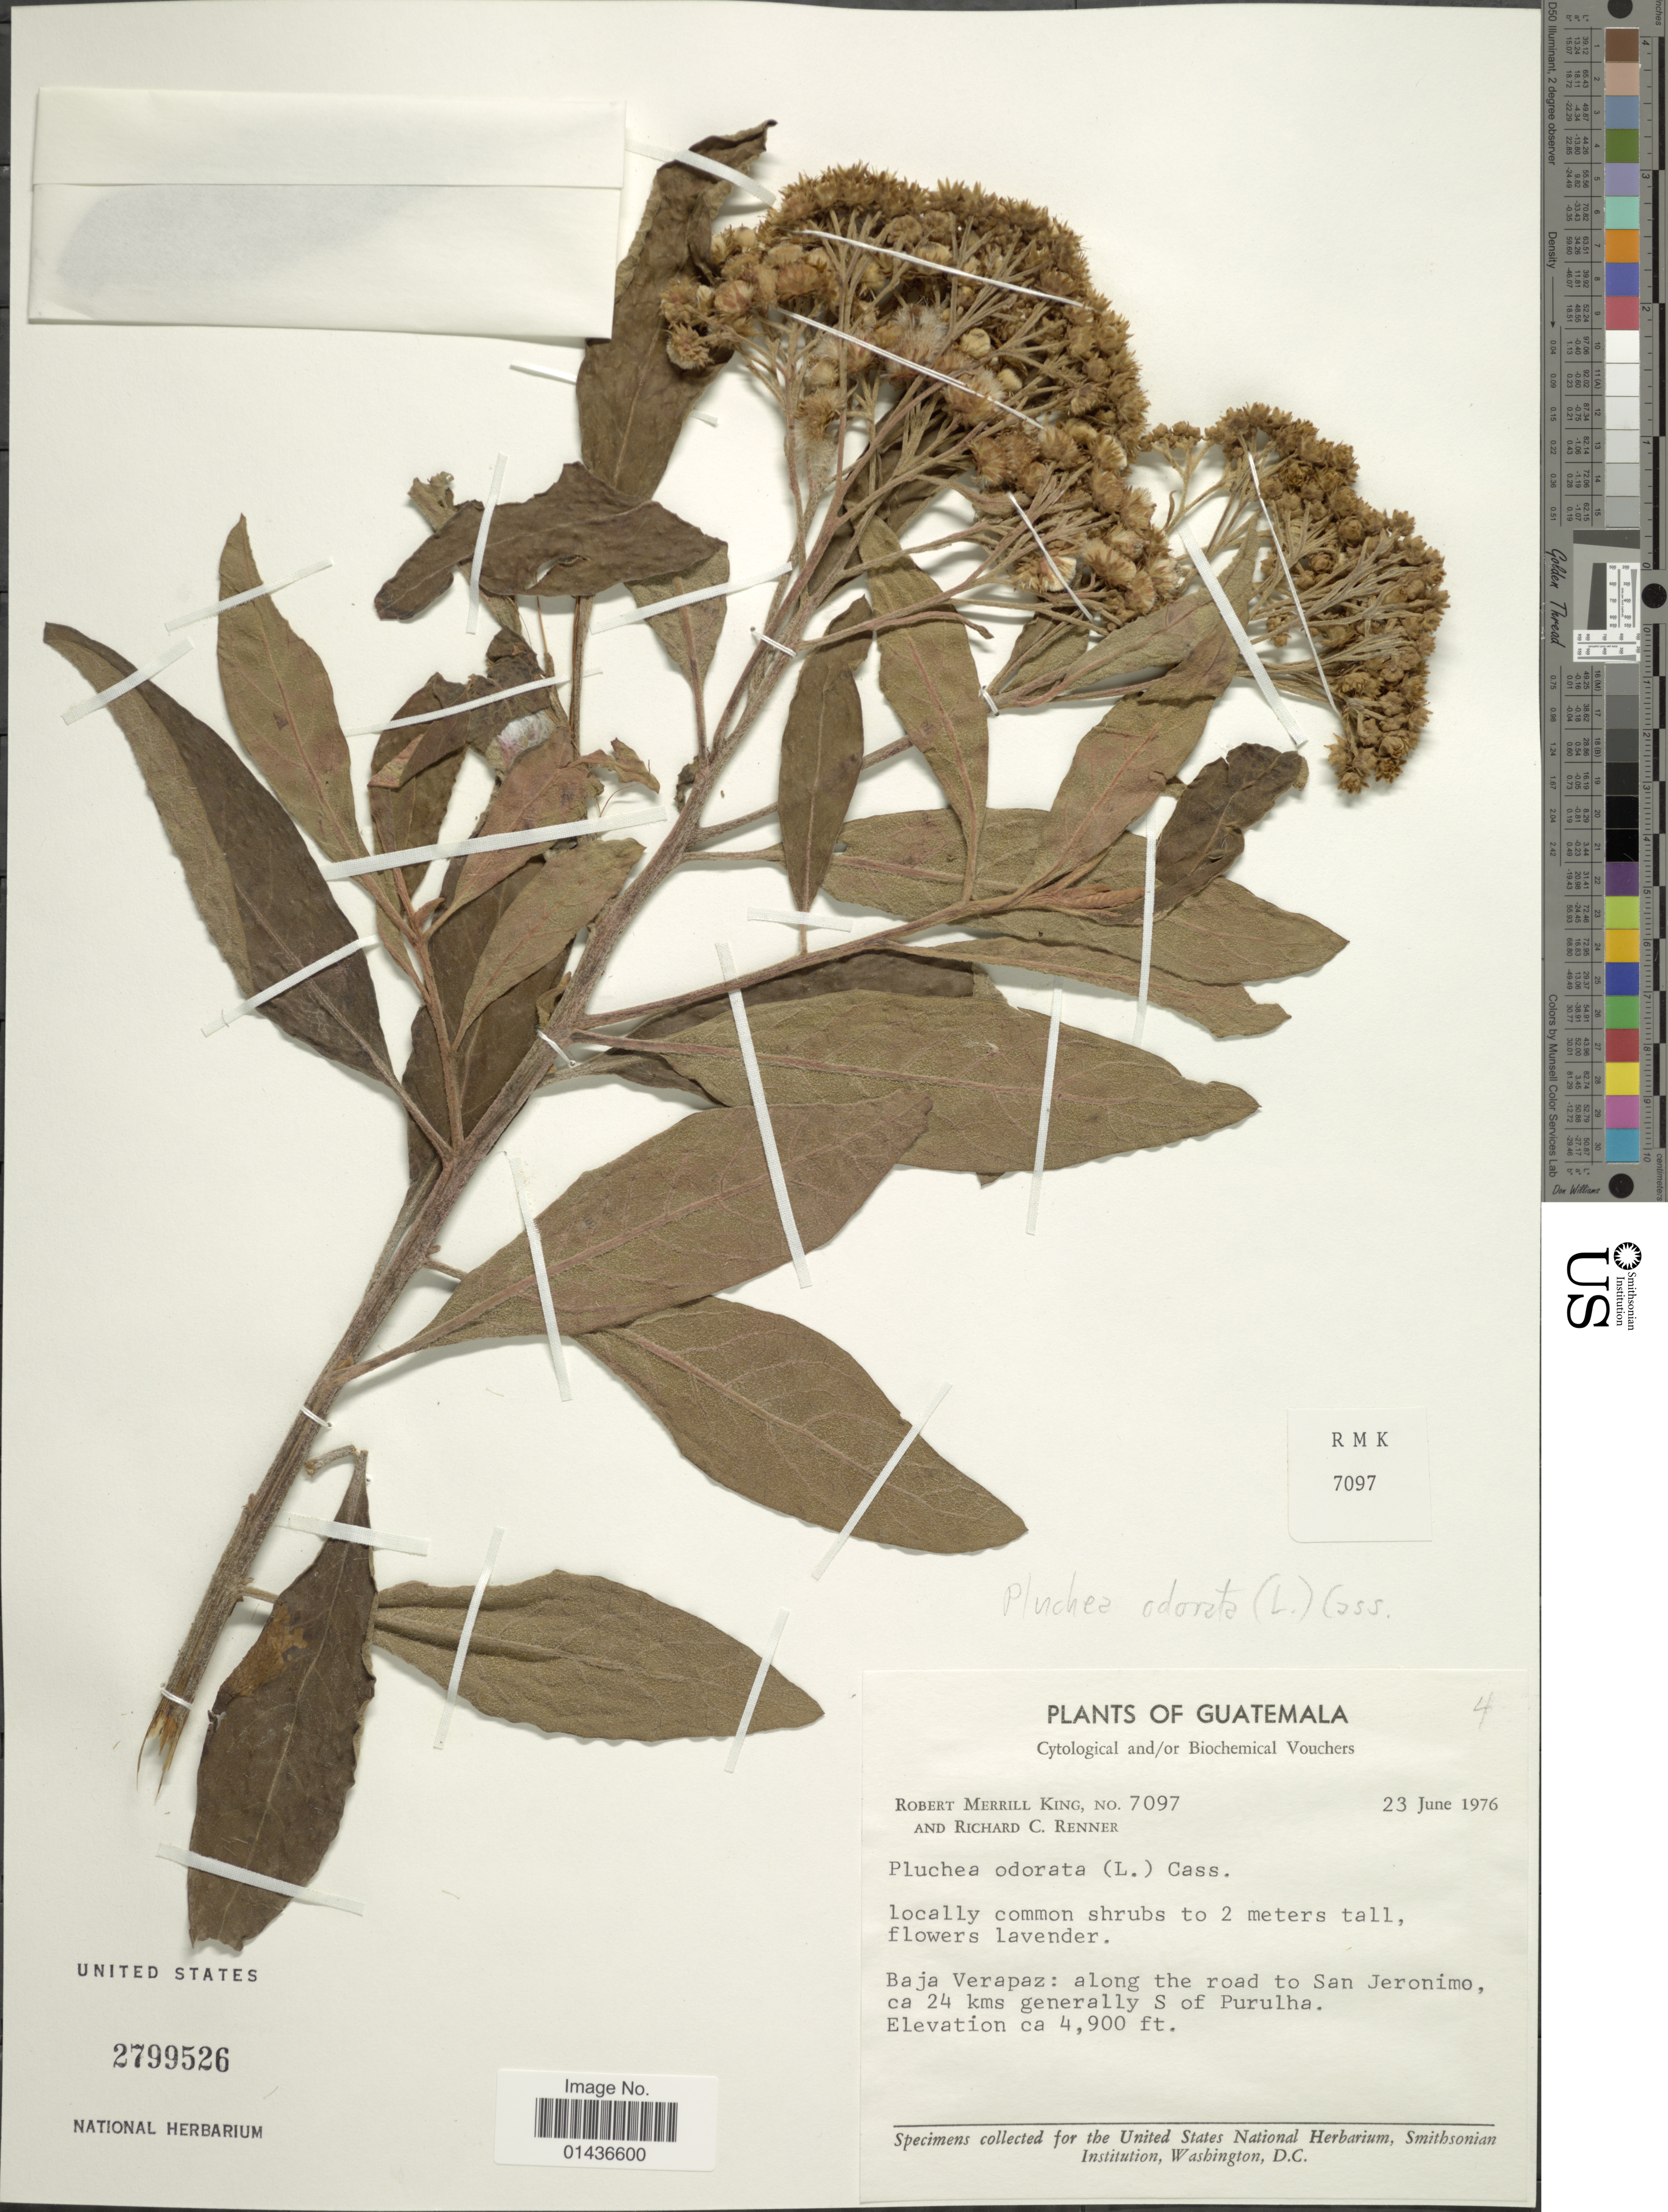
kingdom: Plantae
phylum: Tracheophyta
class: Magnoliopsida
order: Asterales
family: Asteraceae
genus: Pluchea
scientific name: Pluchea carolinensis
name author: (Jacq.) D. Don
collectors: R. M. King & R. C. Renner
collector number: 7097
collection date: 1976-06-23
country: Guatemala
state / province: Baja Verapaz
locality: Along the road to San Jeronimo, ca 24 kms generally S of Purulha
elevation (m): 1494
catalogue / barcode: US 2799526